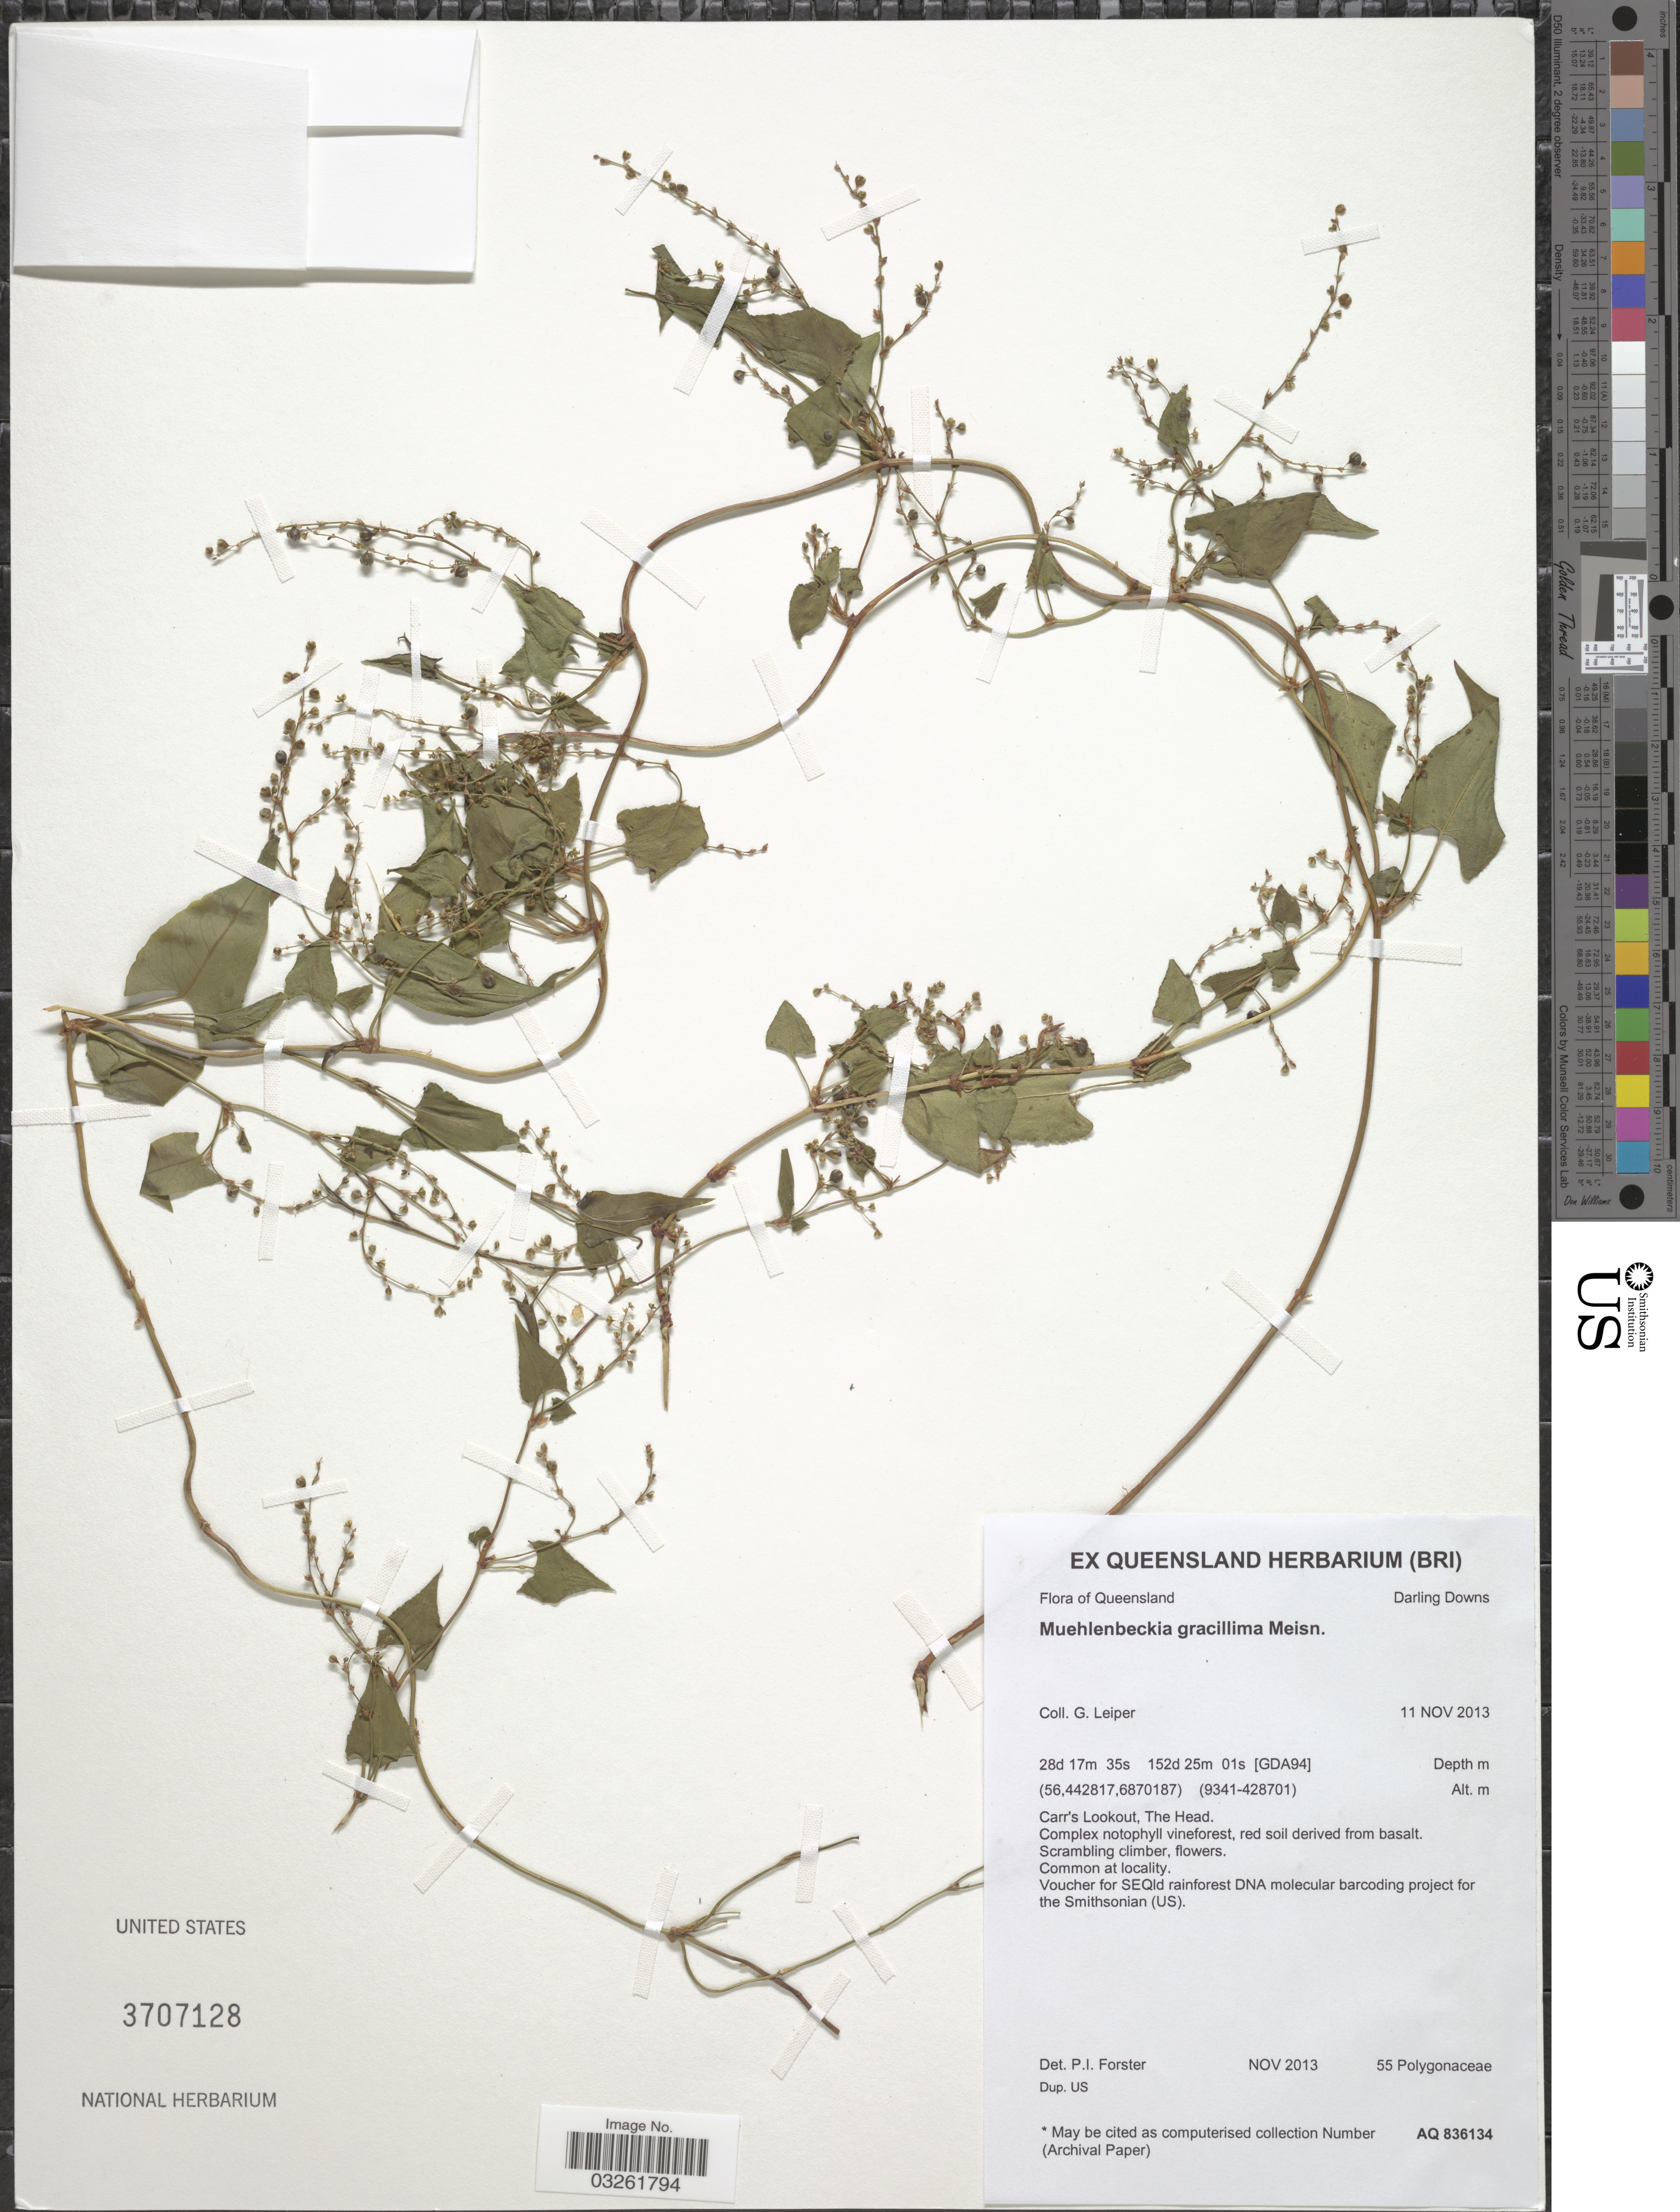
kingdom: Plantae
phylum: Tracheophyta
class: Magnoliopsida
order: Caryophyllales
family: Polygonaceae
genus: Muehlenbeckia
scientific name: Muehlenbeckia gracillima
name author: Meisn.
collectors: G. Leiper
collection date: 2013-11-11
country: Australia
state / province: Queensland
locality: Carr's Lookout, The Head.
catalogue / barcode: US 3707128